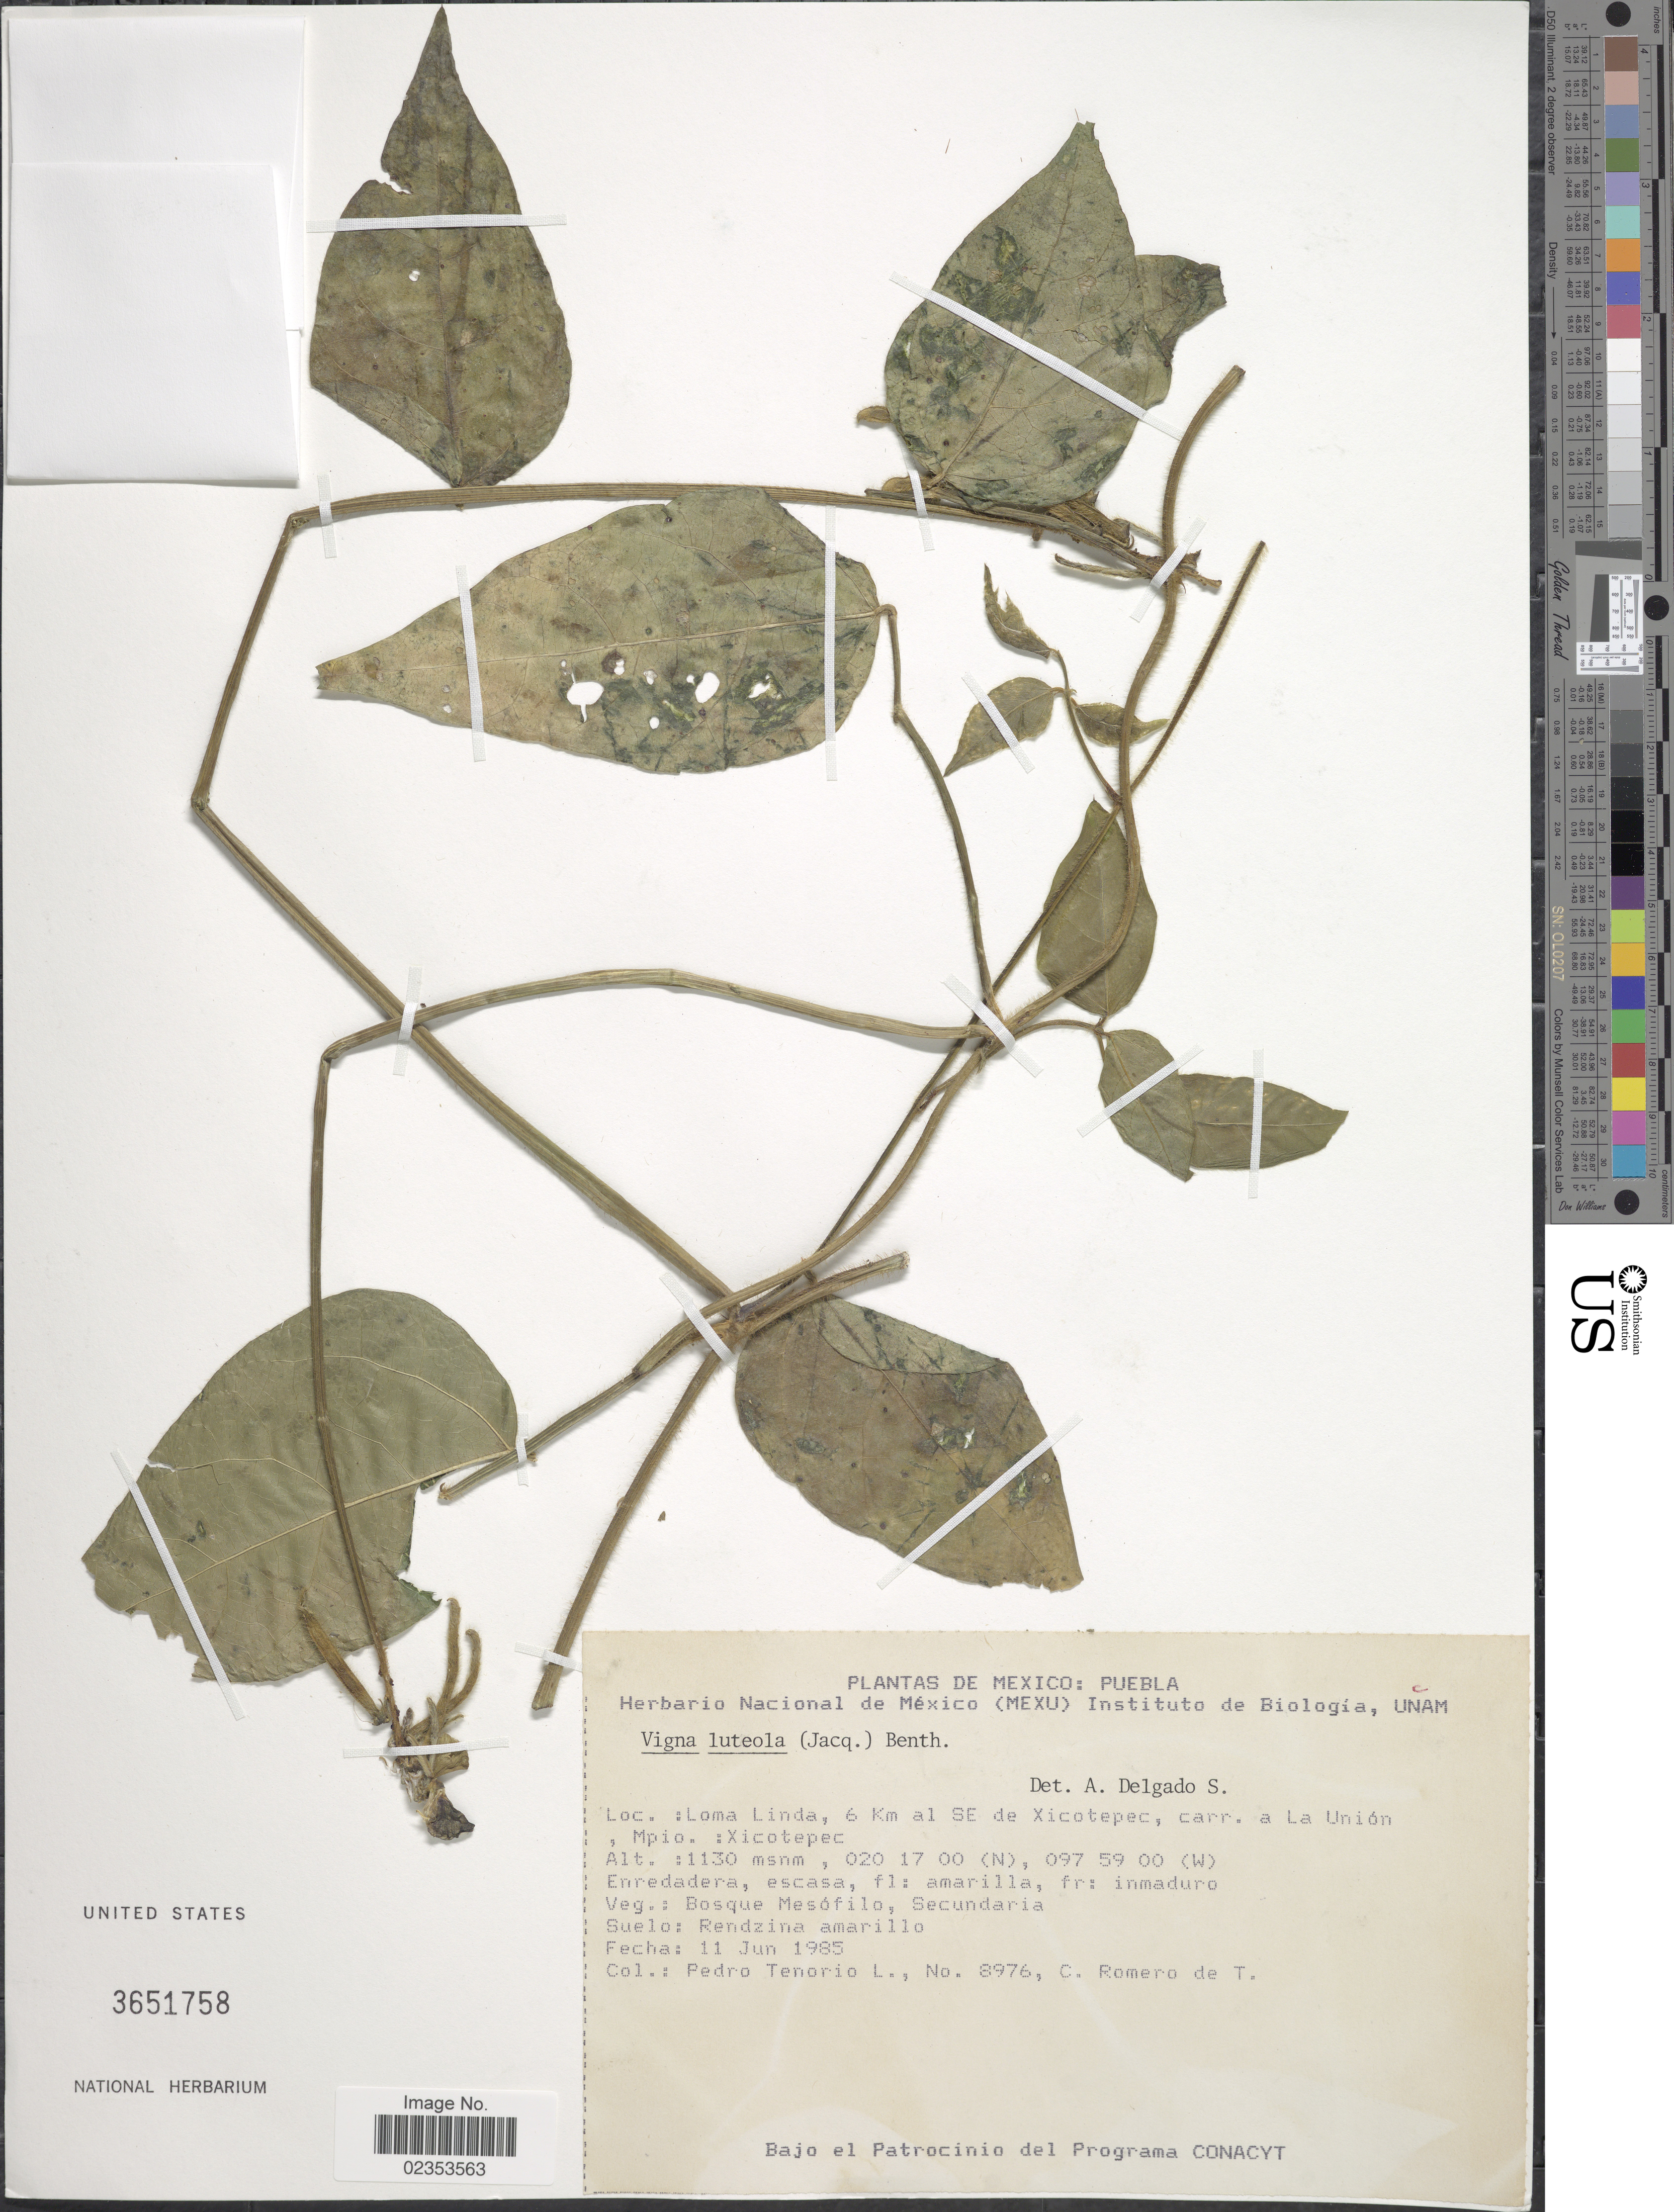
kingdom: Plantae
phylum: Tracheophyta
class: Magnoliopsida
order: Fabales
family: Fabaceae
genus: Vigna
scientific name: Vigna luteola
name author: (Jacq.) Benth.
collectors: P. Tenorio L. & C. Romero de T.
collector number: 8976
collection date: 1985-06-11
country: Mexico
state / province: Puebla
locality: Loma Linda, 6 Km al SE de Xicotepec, carr. a La Union, Mpio Xicotepec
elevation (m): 1130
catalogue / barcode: US 3651758